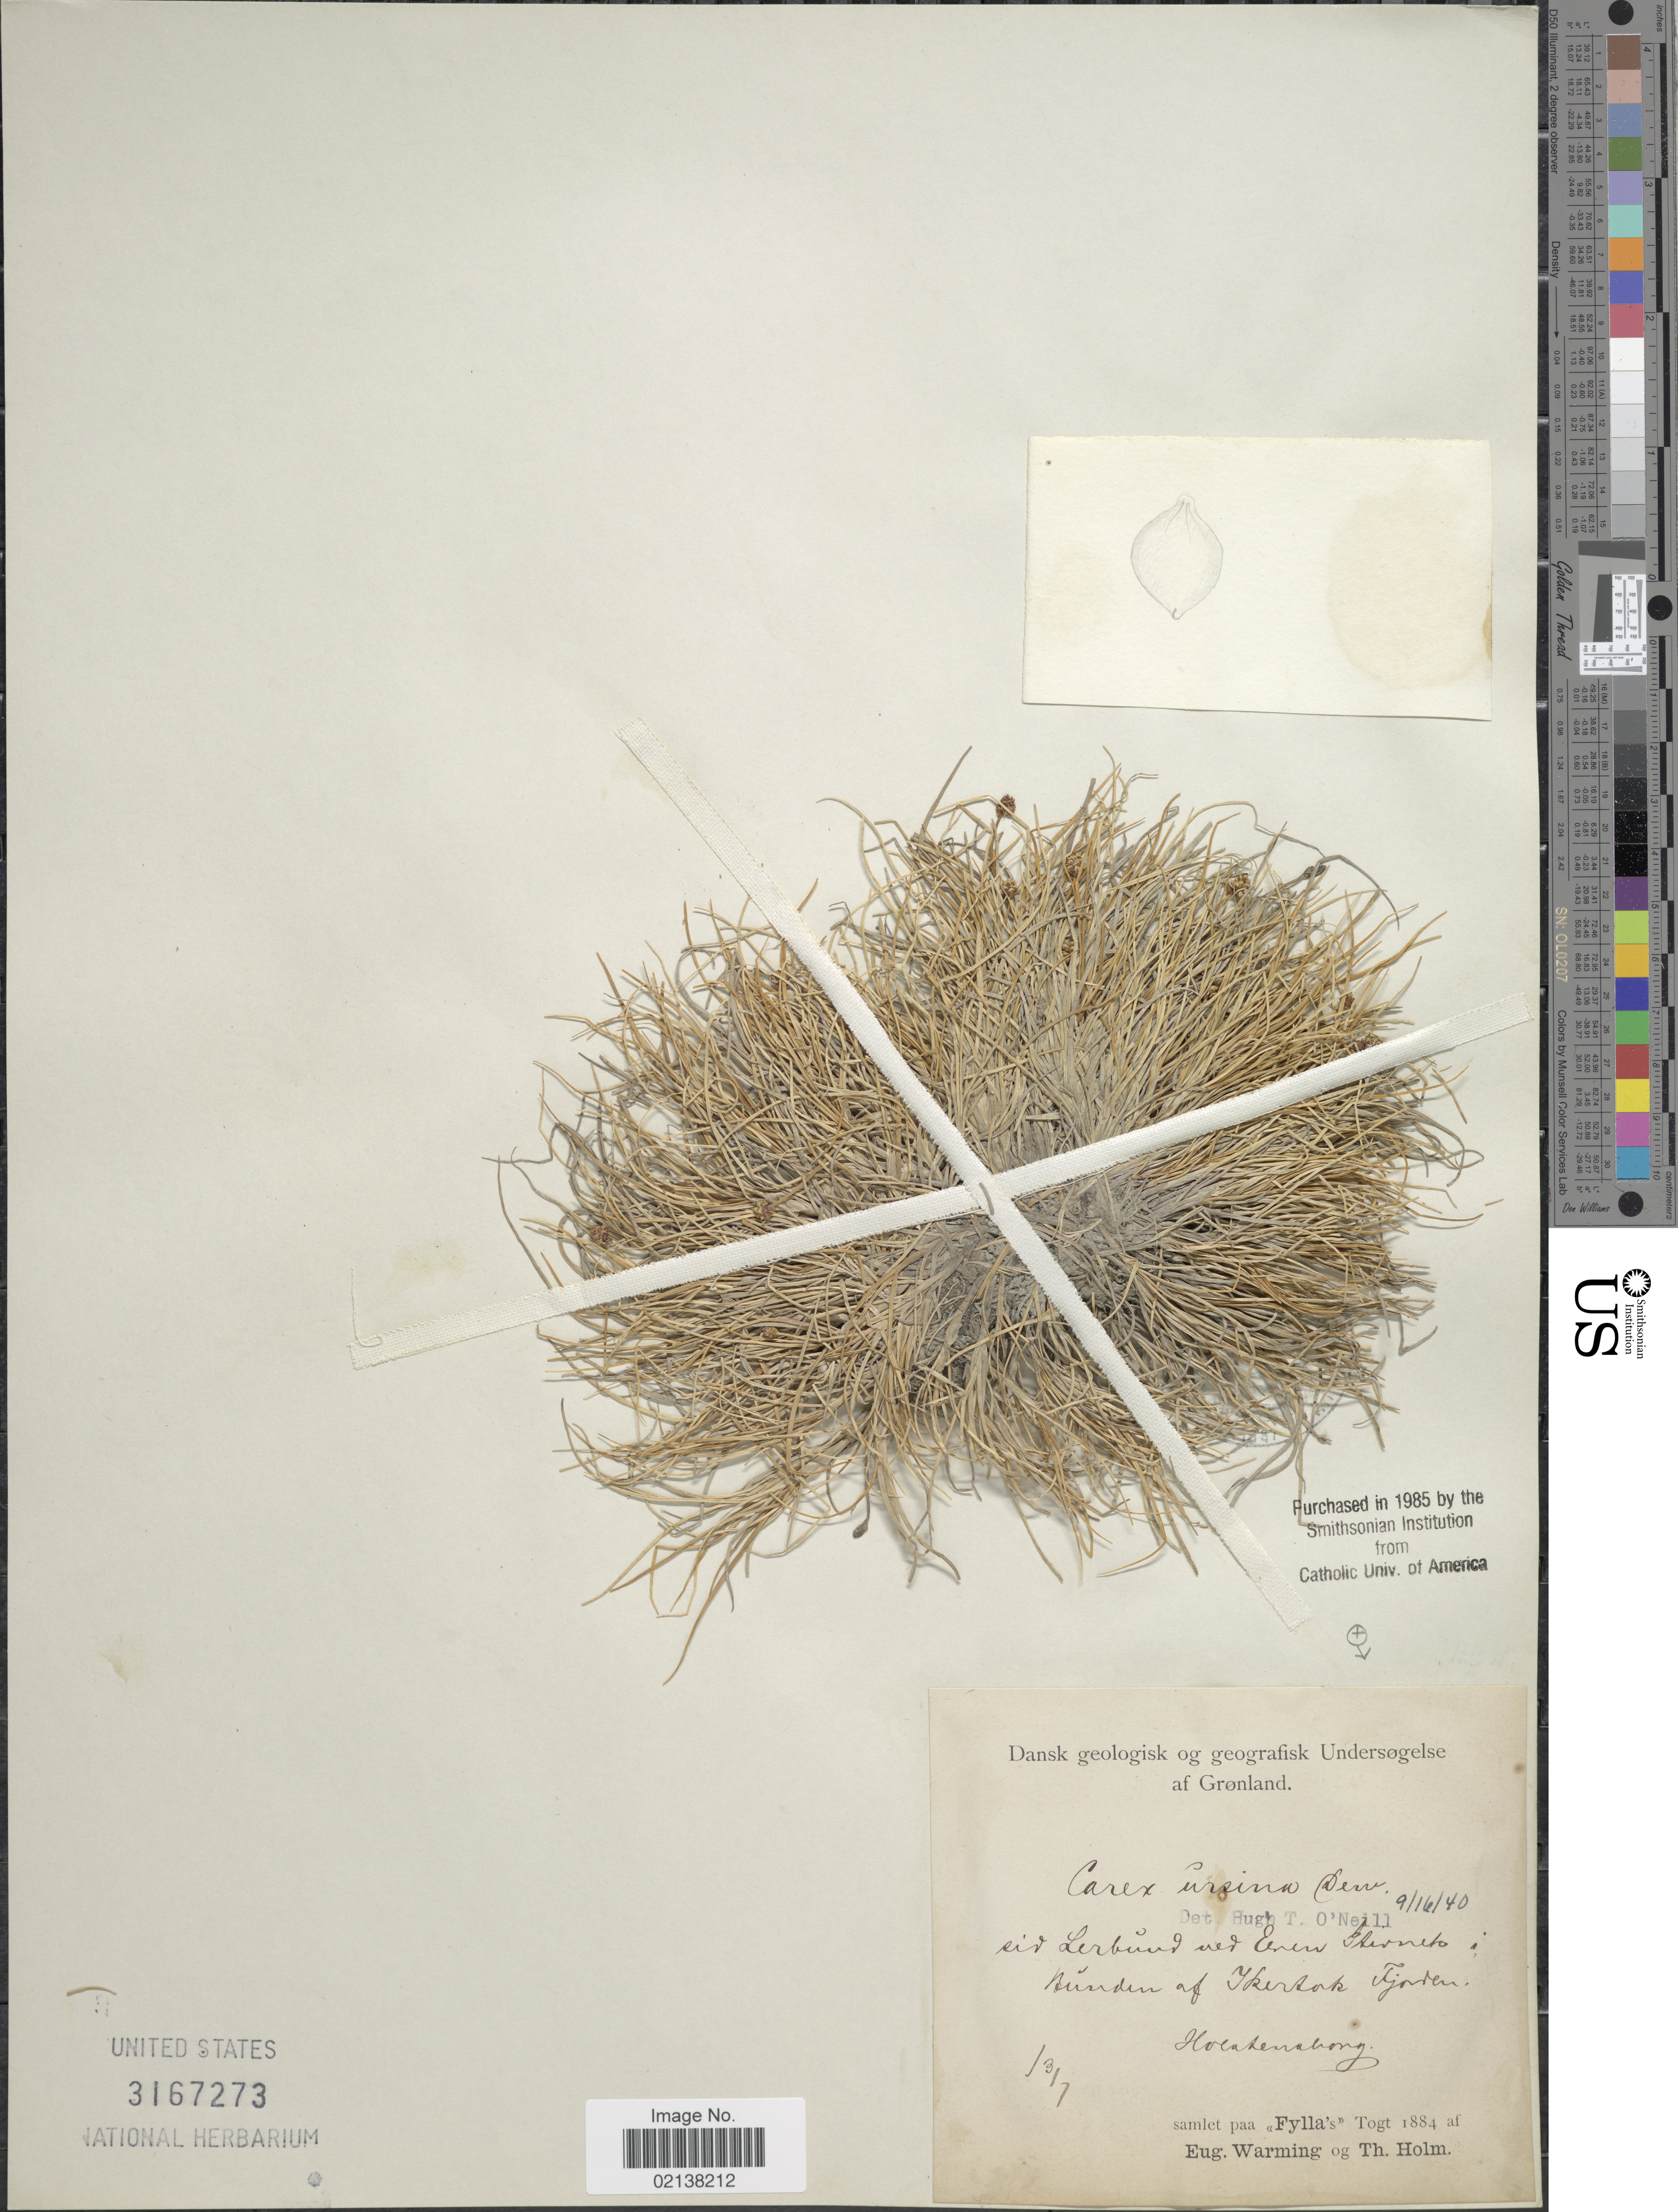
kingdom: Plantae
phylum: Tracheophyta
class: Liliopsida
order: Poales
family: Cyperaceae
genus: Carex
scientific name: Carex ursina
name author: Dewey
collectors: E. Warming & T. Holm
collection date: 1884-07-13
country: Greenland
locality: Dansk geologisk og geografisk Underøgelse af Grønland, samlet paa Fylla's Togt. Lerbund ned Esnew Glevneto: Bunden af Ikerkok Tjorden. Holsteinsborg [interpreted]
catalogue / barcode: US 3167273